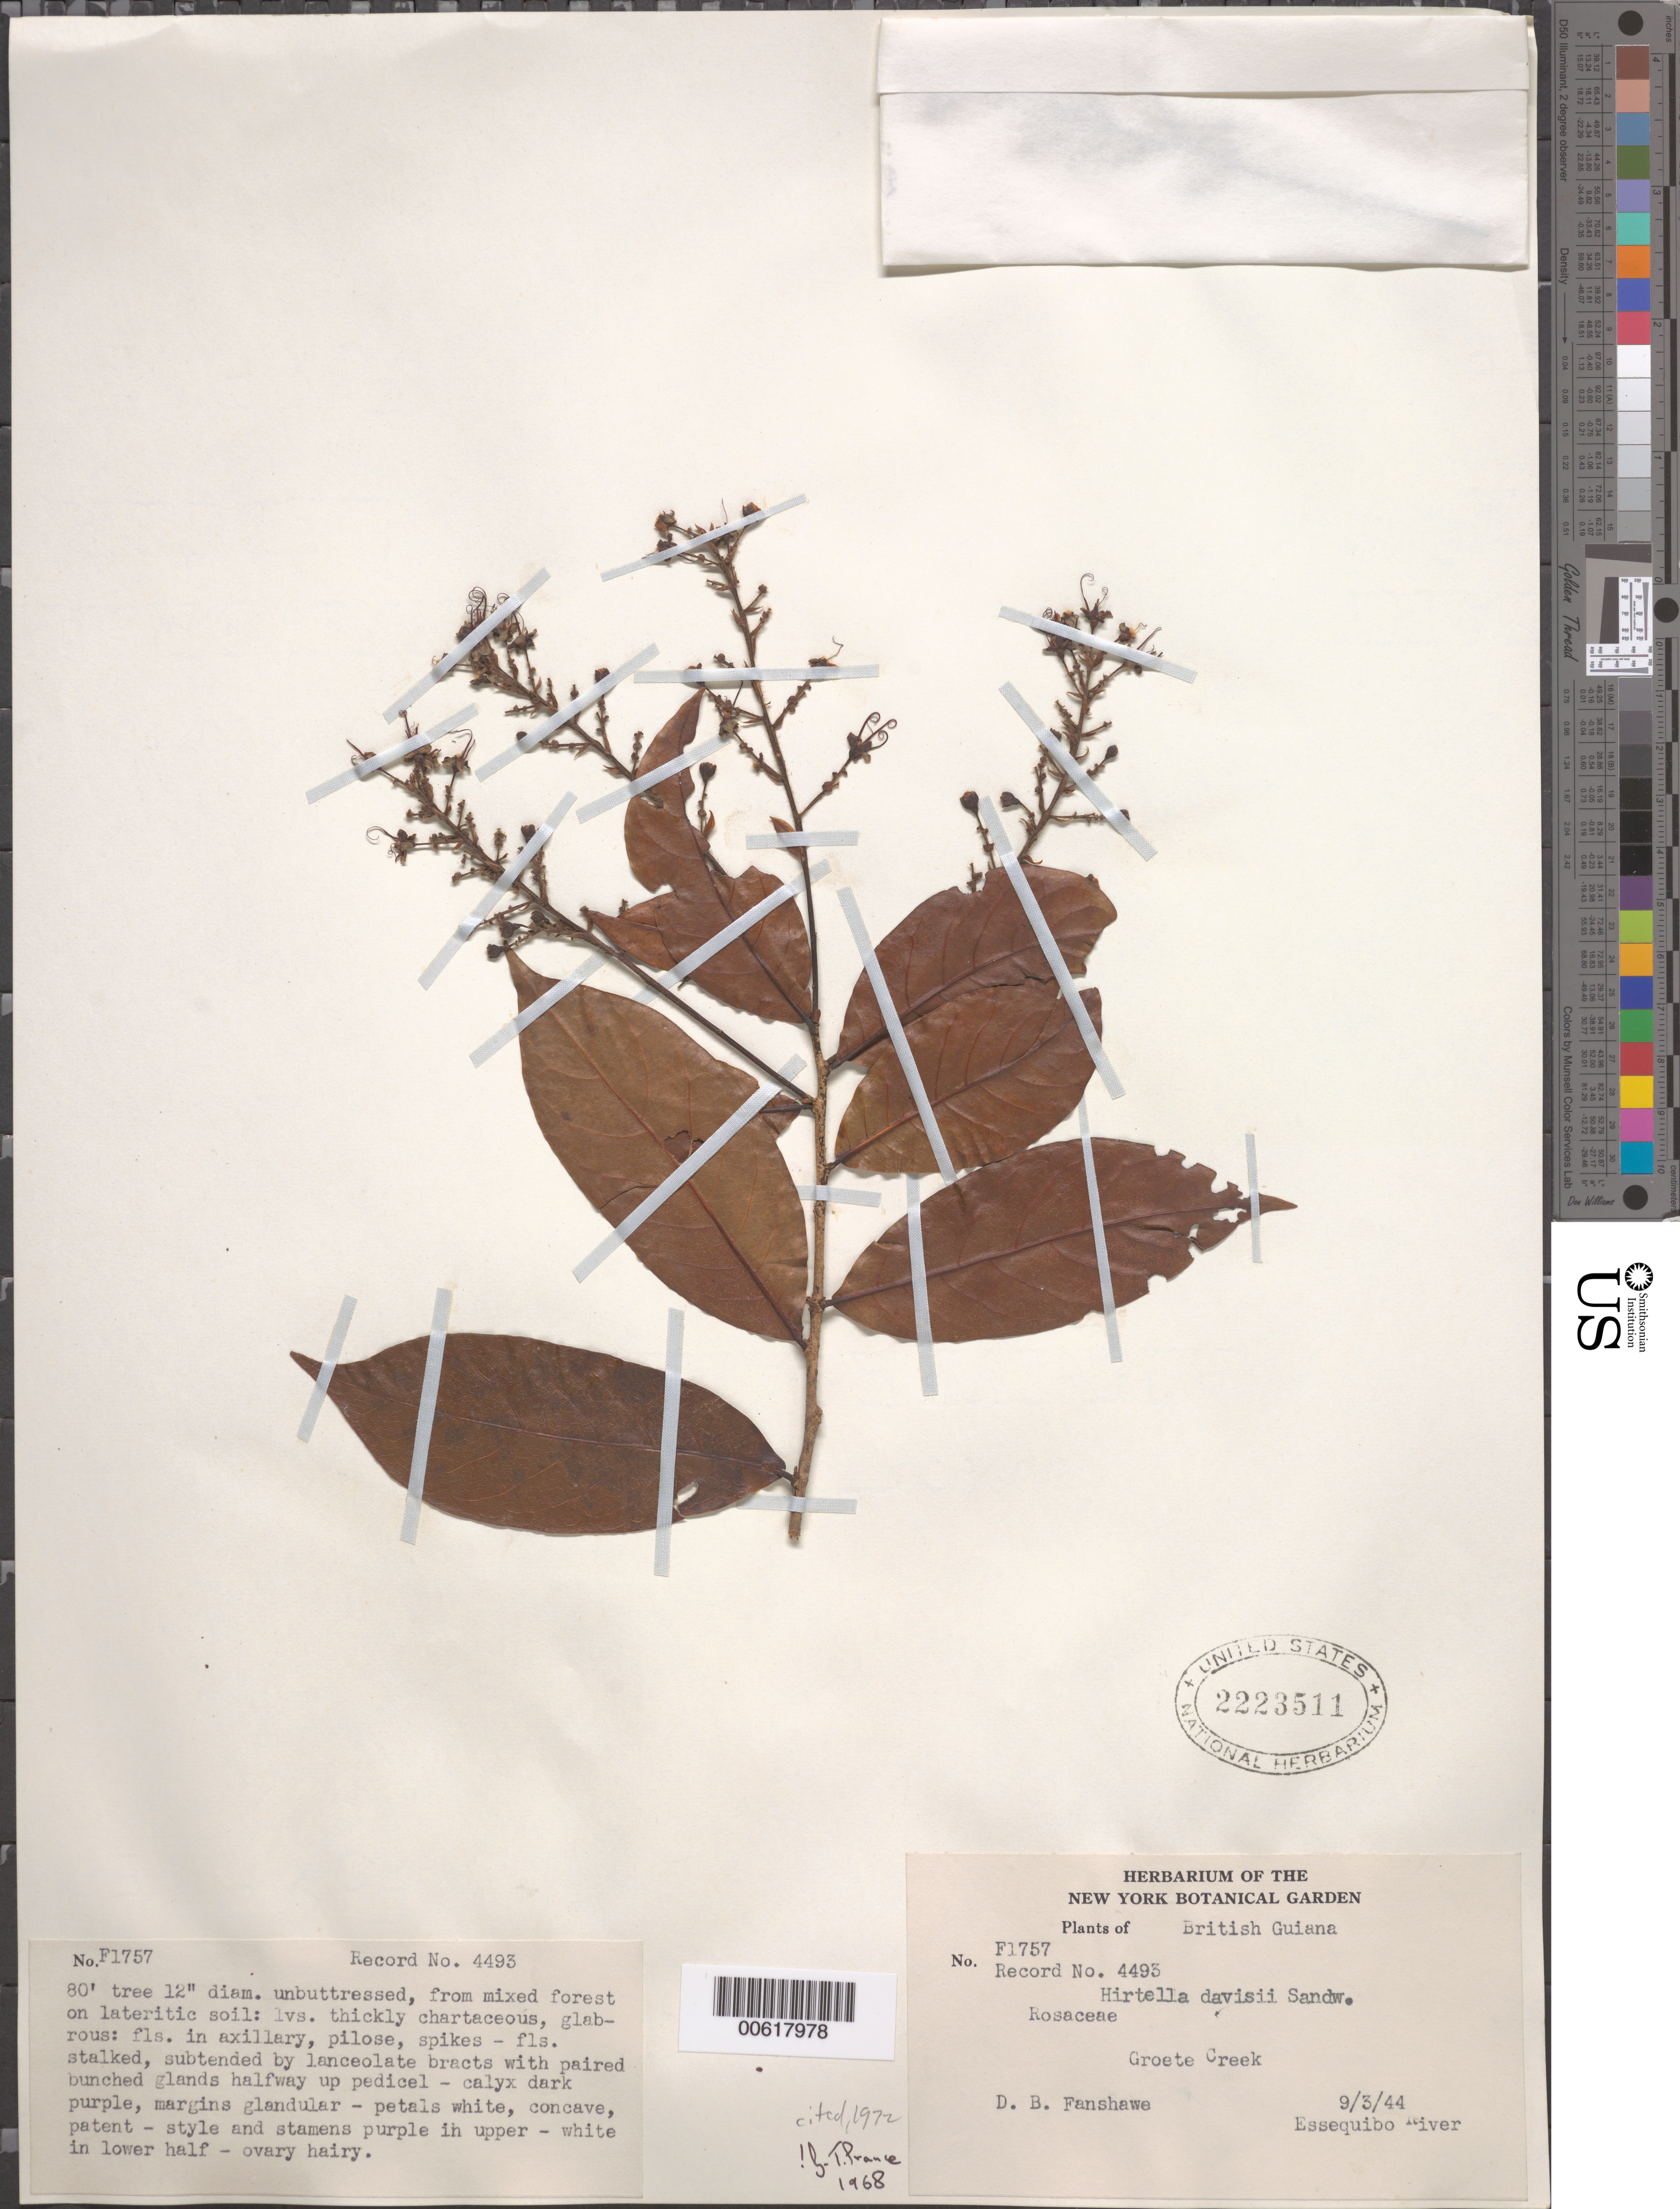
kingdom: Plantae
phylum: Tracheophyta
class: Magnoliopsida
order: Malpighiales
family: Chrysobalanaceae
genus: Hirtella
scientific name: Hirtella davisii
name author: Sandwith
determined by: Prance, G. T.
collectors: D. B. Fanshawe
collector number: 4493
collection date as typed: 9-Mar-44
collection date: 1944-03-09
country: Guyana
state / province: Essequibo Isl-W. Demerara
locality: Lower Essequibo R., Groete Creek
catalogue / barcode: US 2223511